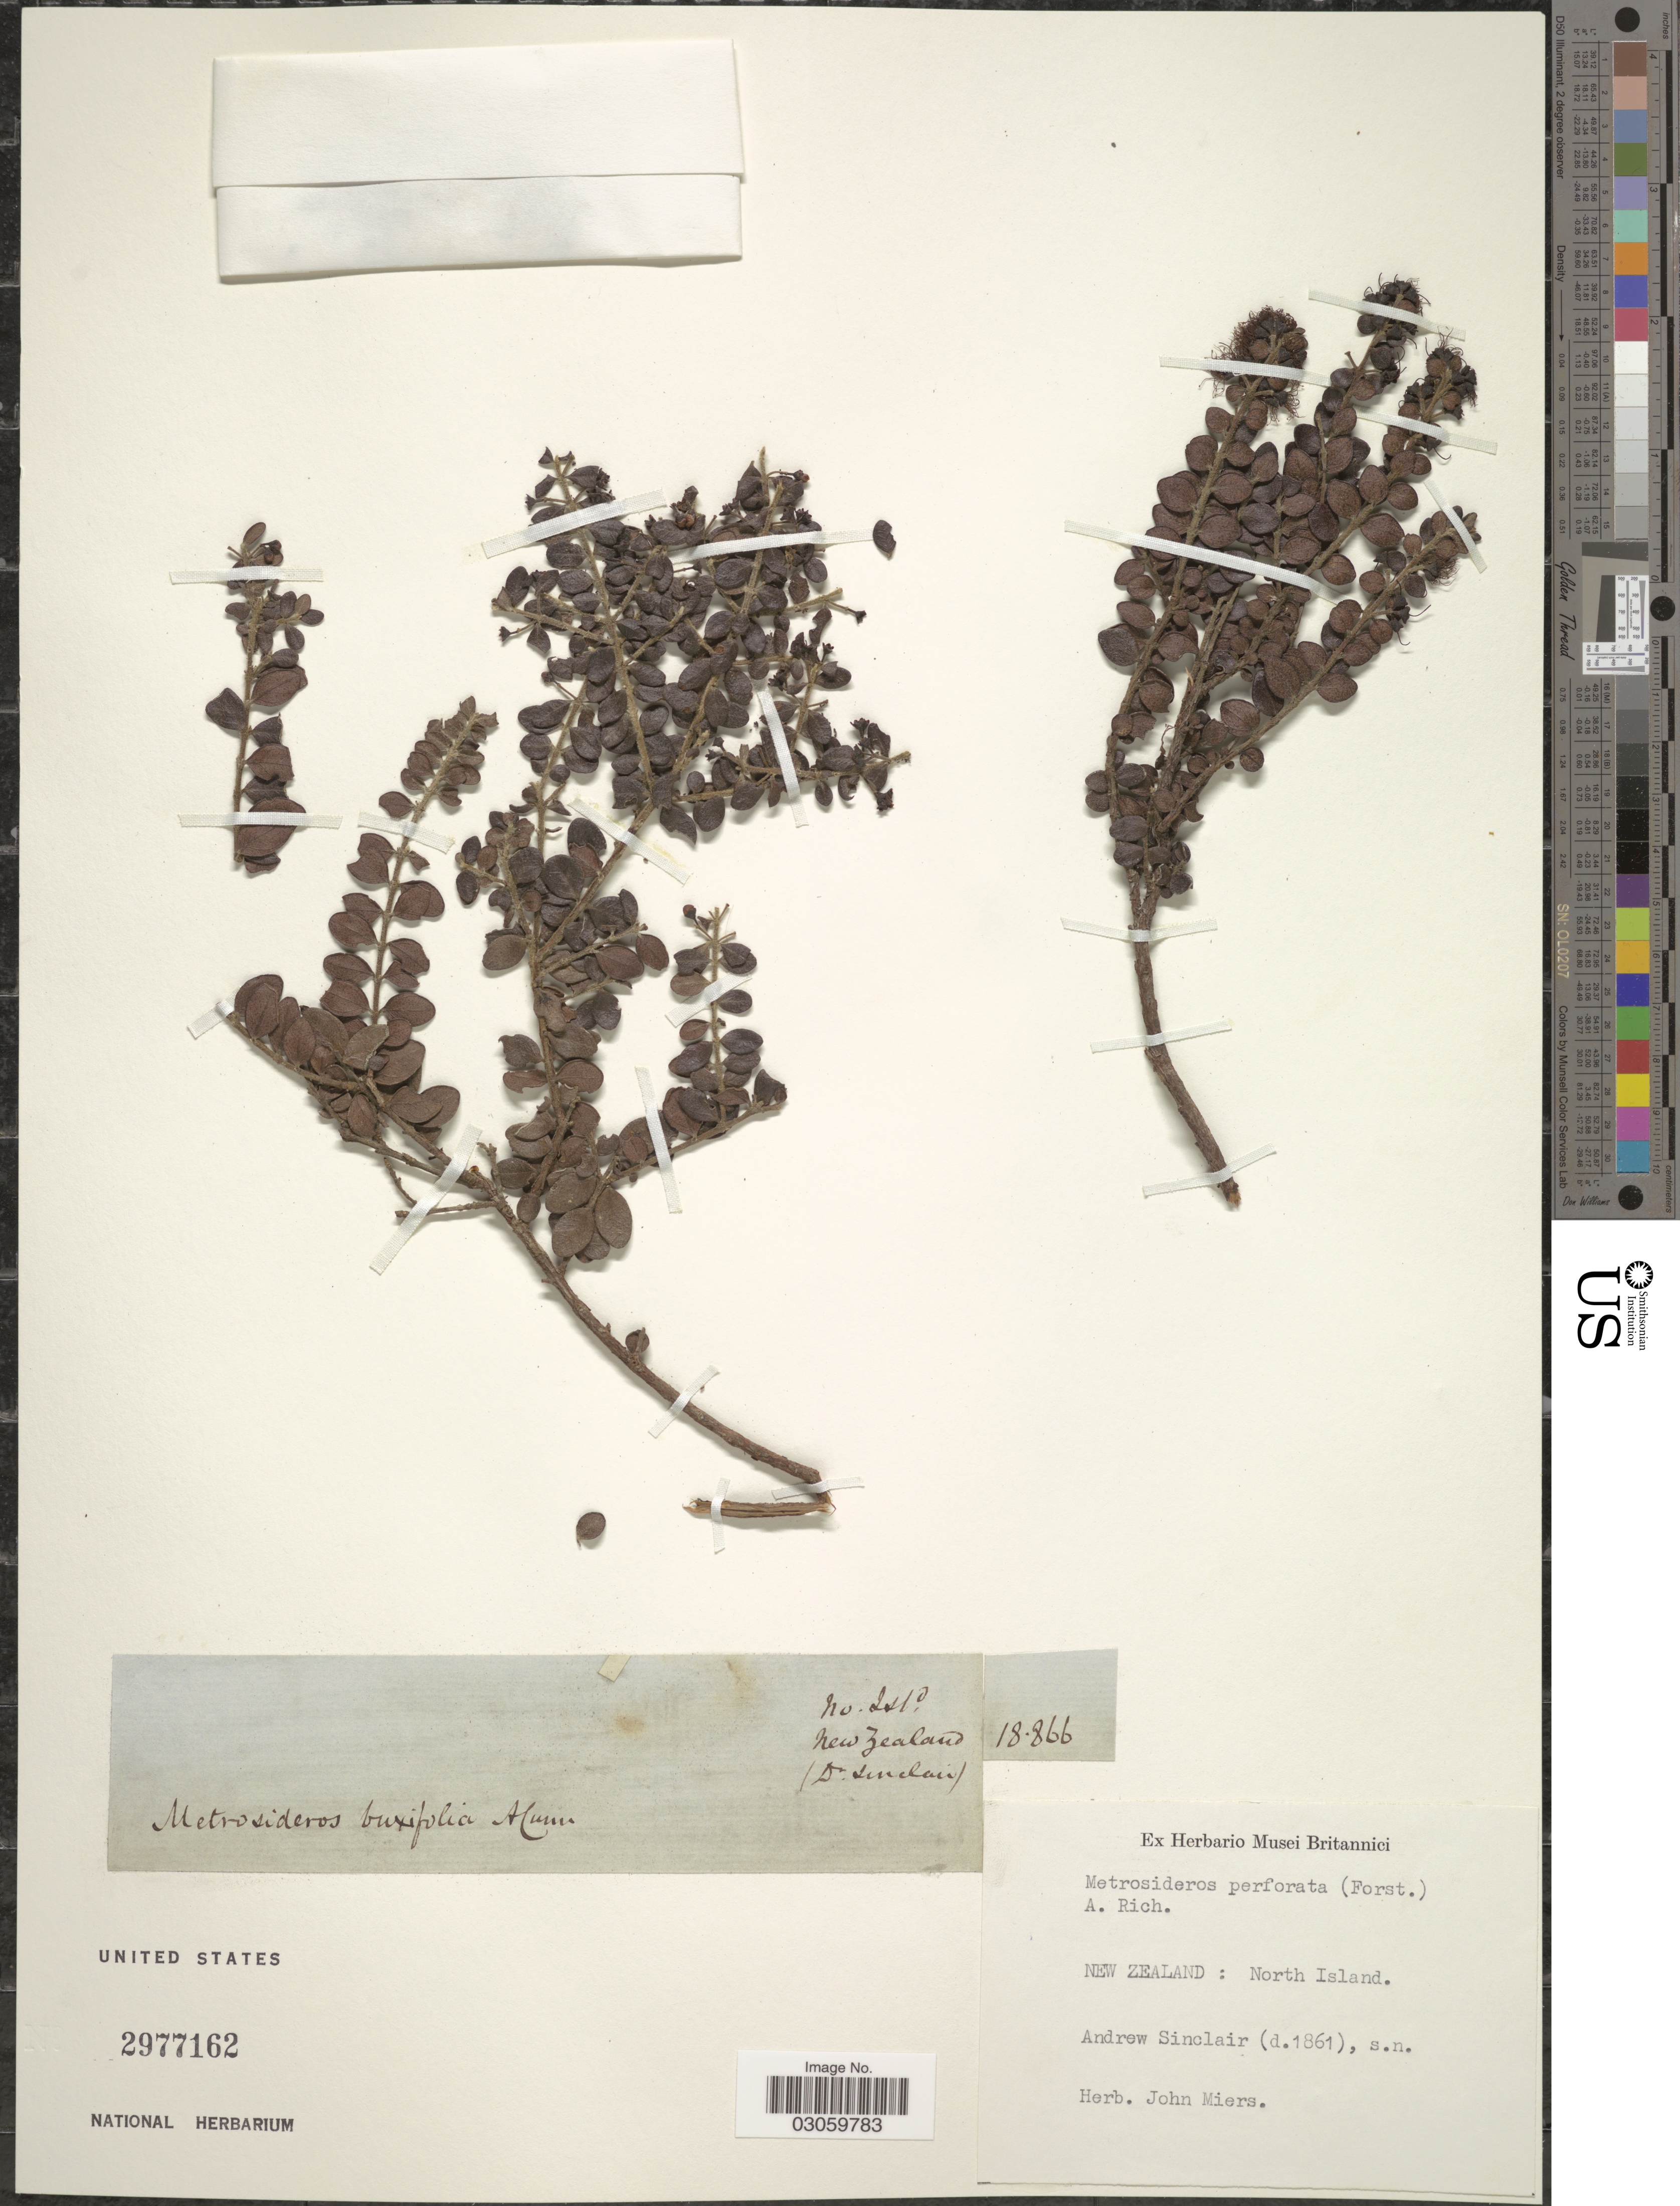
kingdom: Plantae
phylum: Tracheophyta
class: Magnoliopsida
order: Myrtales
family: Myrtaceae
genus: Metrosideros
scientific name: Metrosideros perforata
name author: (J.R. Forst. & G. Forst.) Druce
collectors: A. Sinclair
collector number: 18866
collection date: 1861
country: New Zealand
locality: North Island.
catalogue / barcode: US 2977162